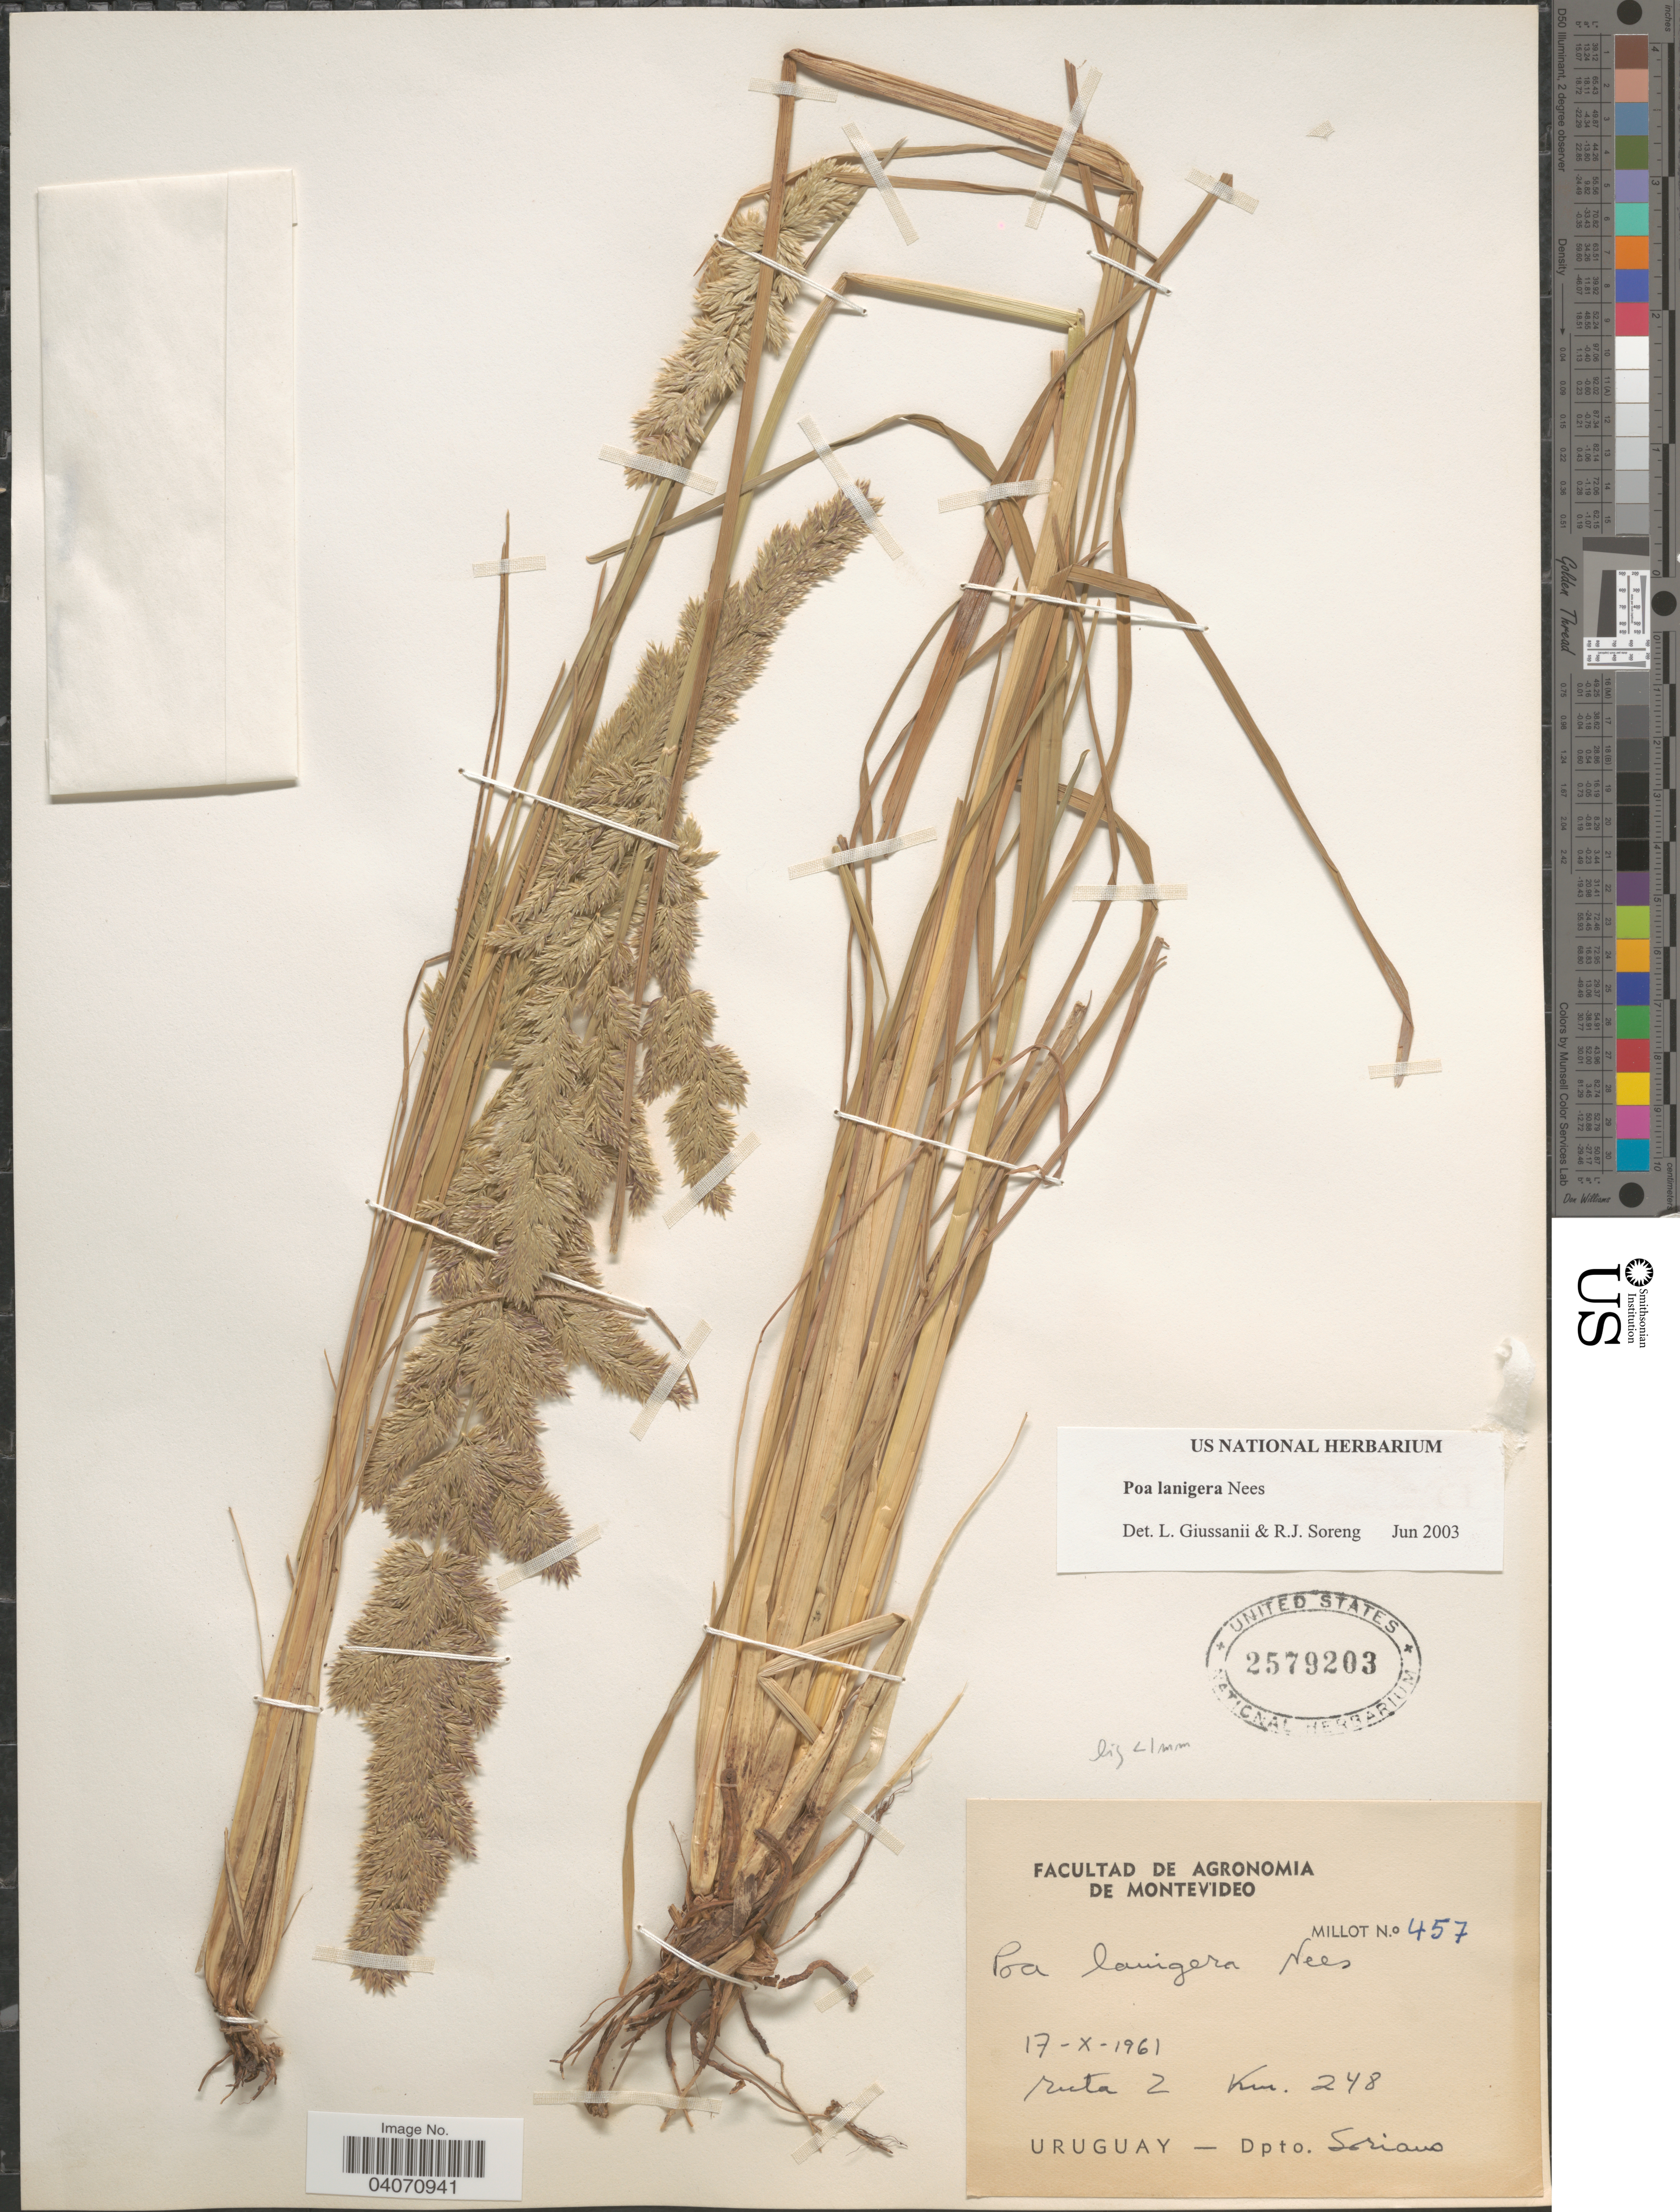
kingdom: Plantae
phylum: Tracheophyta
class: Liliopsida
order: Poales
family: Poaceae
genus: Poa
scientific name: Poa lanigera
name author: Nees in Mart.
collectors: -. Millot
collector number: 457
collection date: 1961-10-17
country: Uruguay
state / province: Soriano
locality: Ruta 2 Km. 248. Depto. Soriano.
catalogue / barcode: US 2579203